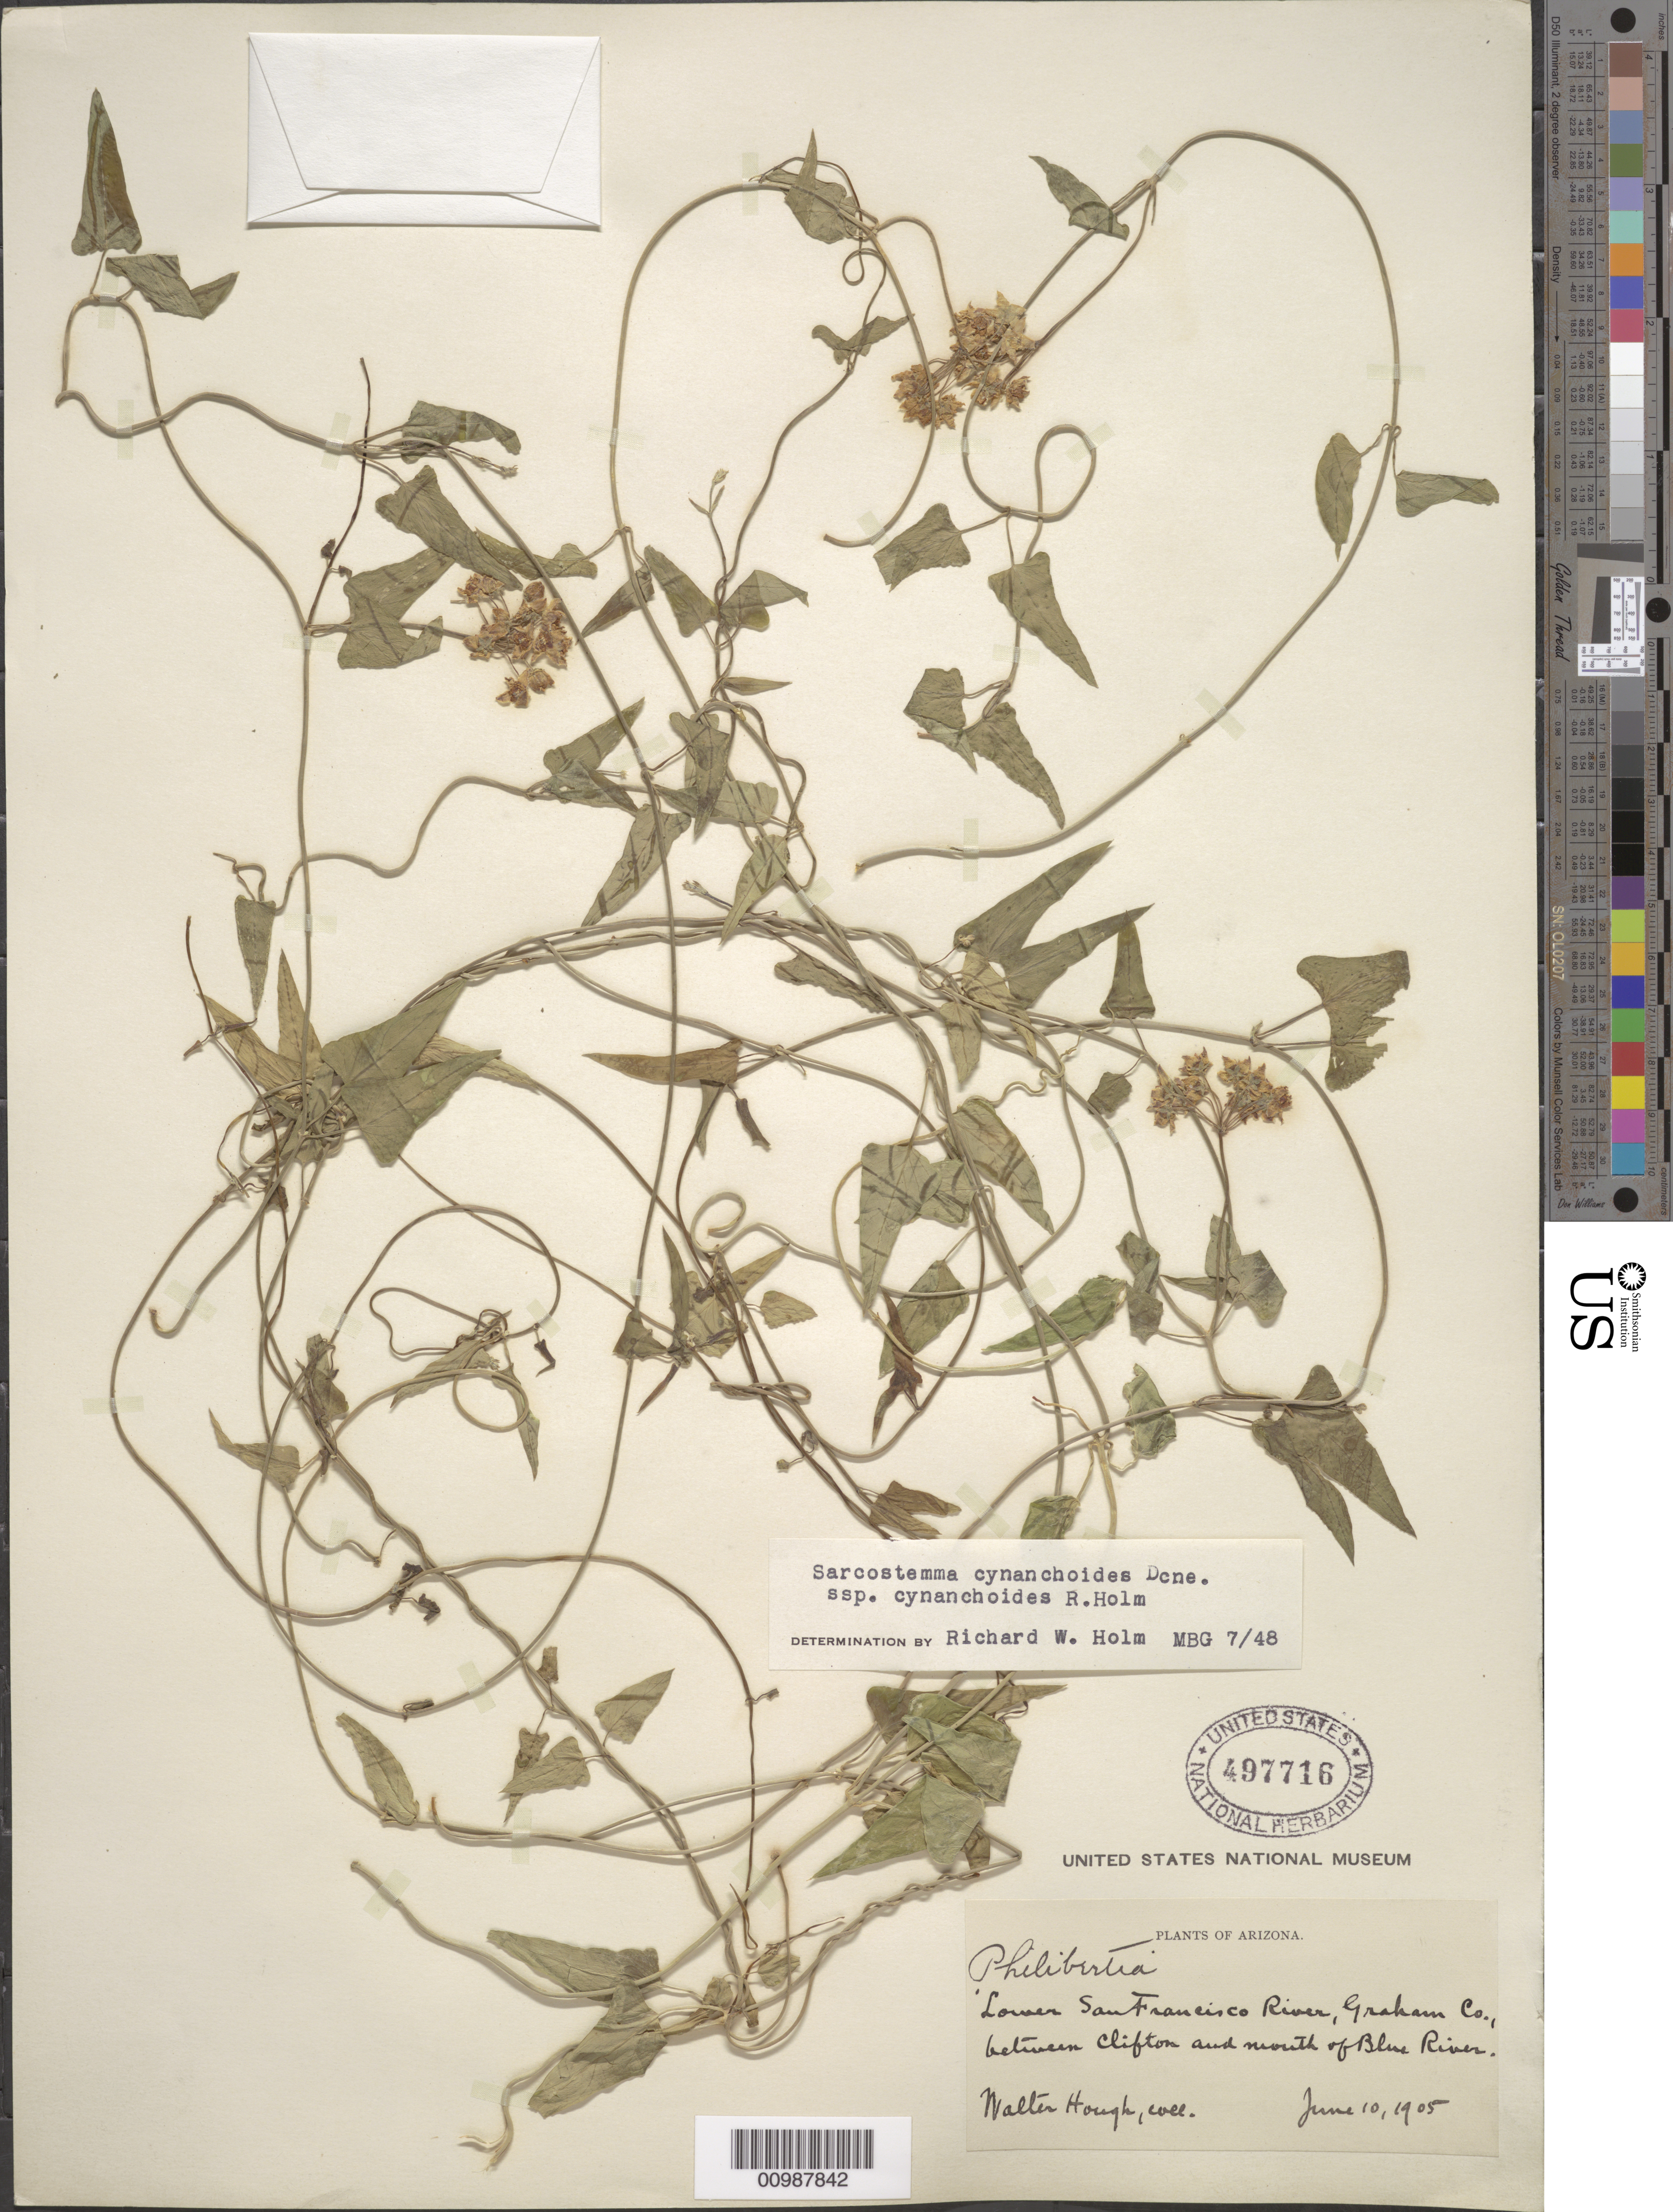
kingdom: Plantae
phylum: Tracheophyta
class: Magnoliopsida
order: Gentianales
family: Apocynaceae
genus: Sarcostemma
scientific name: Sarcostemma cynanchoides subsp. hartwegii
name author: (Vail) R.W. Holm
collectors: W. Hough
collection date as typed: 10 Jun 1905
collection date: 1905-06-10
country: United States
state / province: Arizona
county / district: Graham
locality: Lower San Francisco River, between Clifton and mouth of Blue River.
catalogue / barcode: US 497716